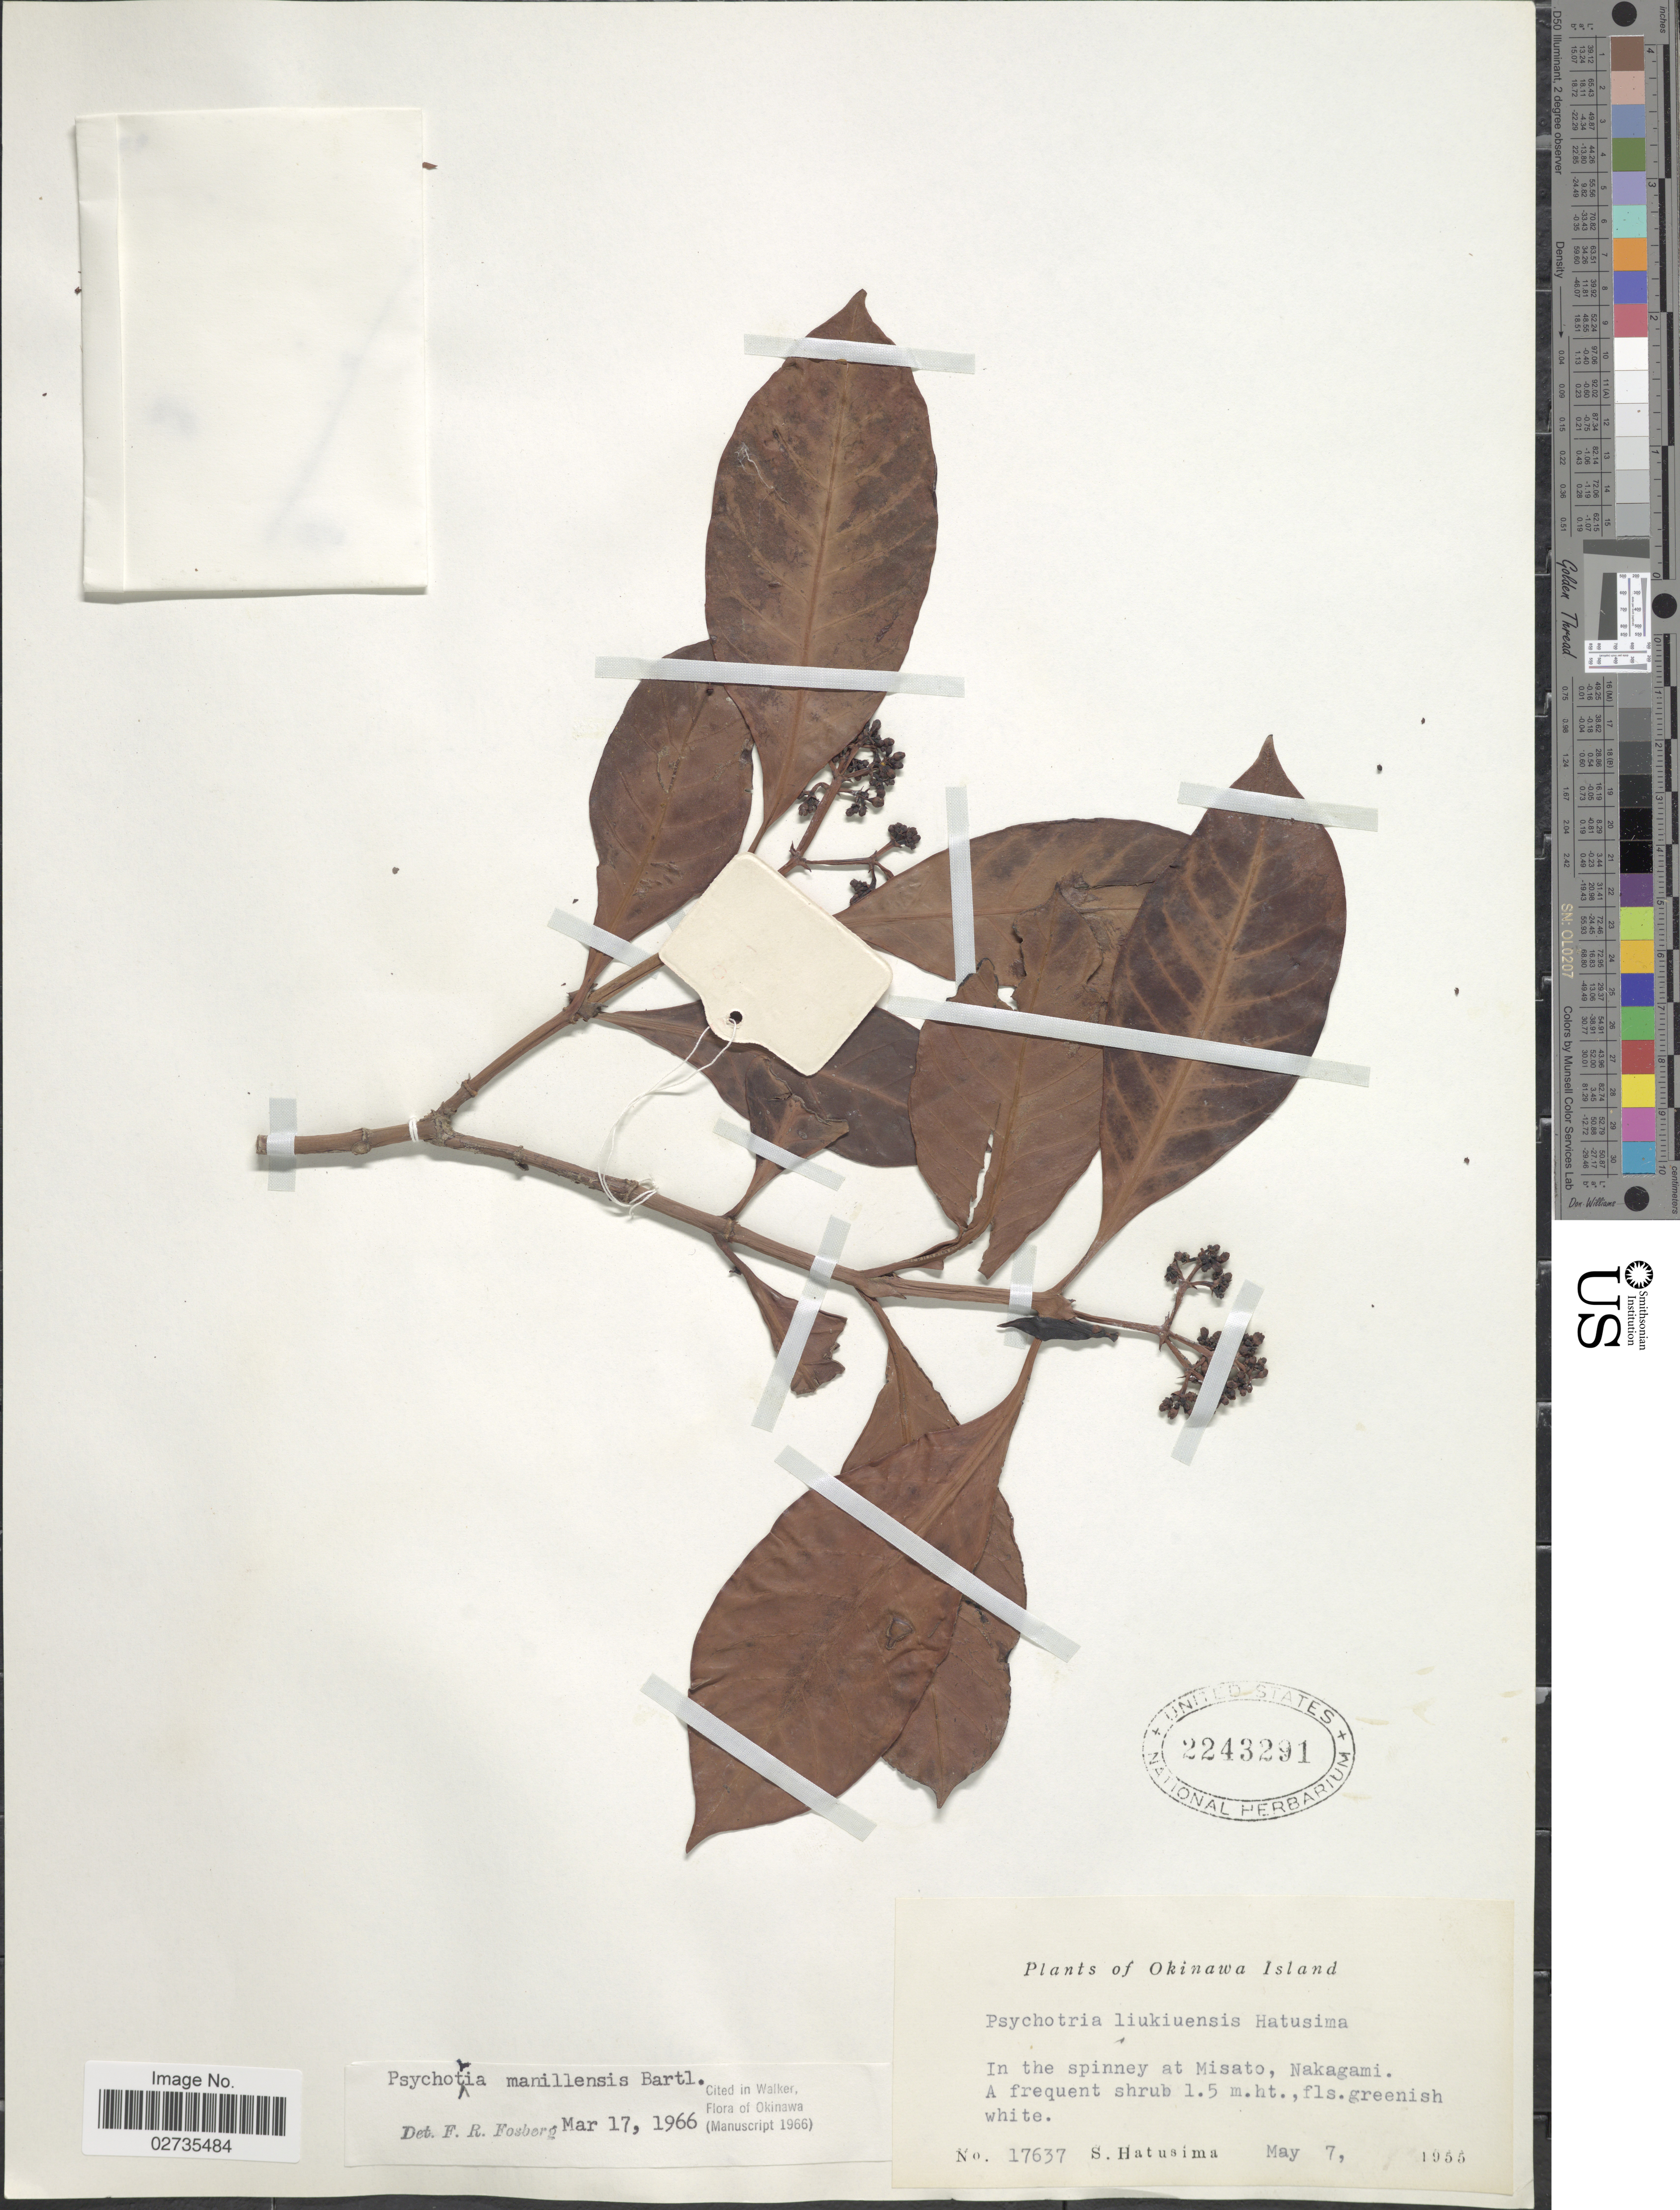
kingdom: Plantae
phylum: Tracheophyta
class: Magnoliopsida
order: Gentianales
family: Rubiaceae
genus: Psychotria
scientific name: Psychotria manillensis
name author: Bartl. ex DC.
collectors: S. Hatusima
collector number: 17637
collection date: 1955-05-07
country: Japan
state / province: Okinawa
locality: In the spinney at Misato, Nakagami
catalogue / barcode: US 2243291